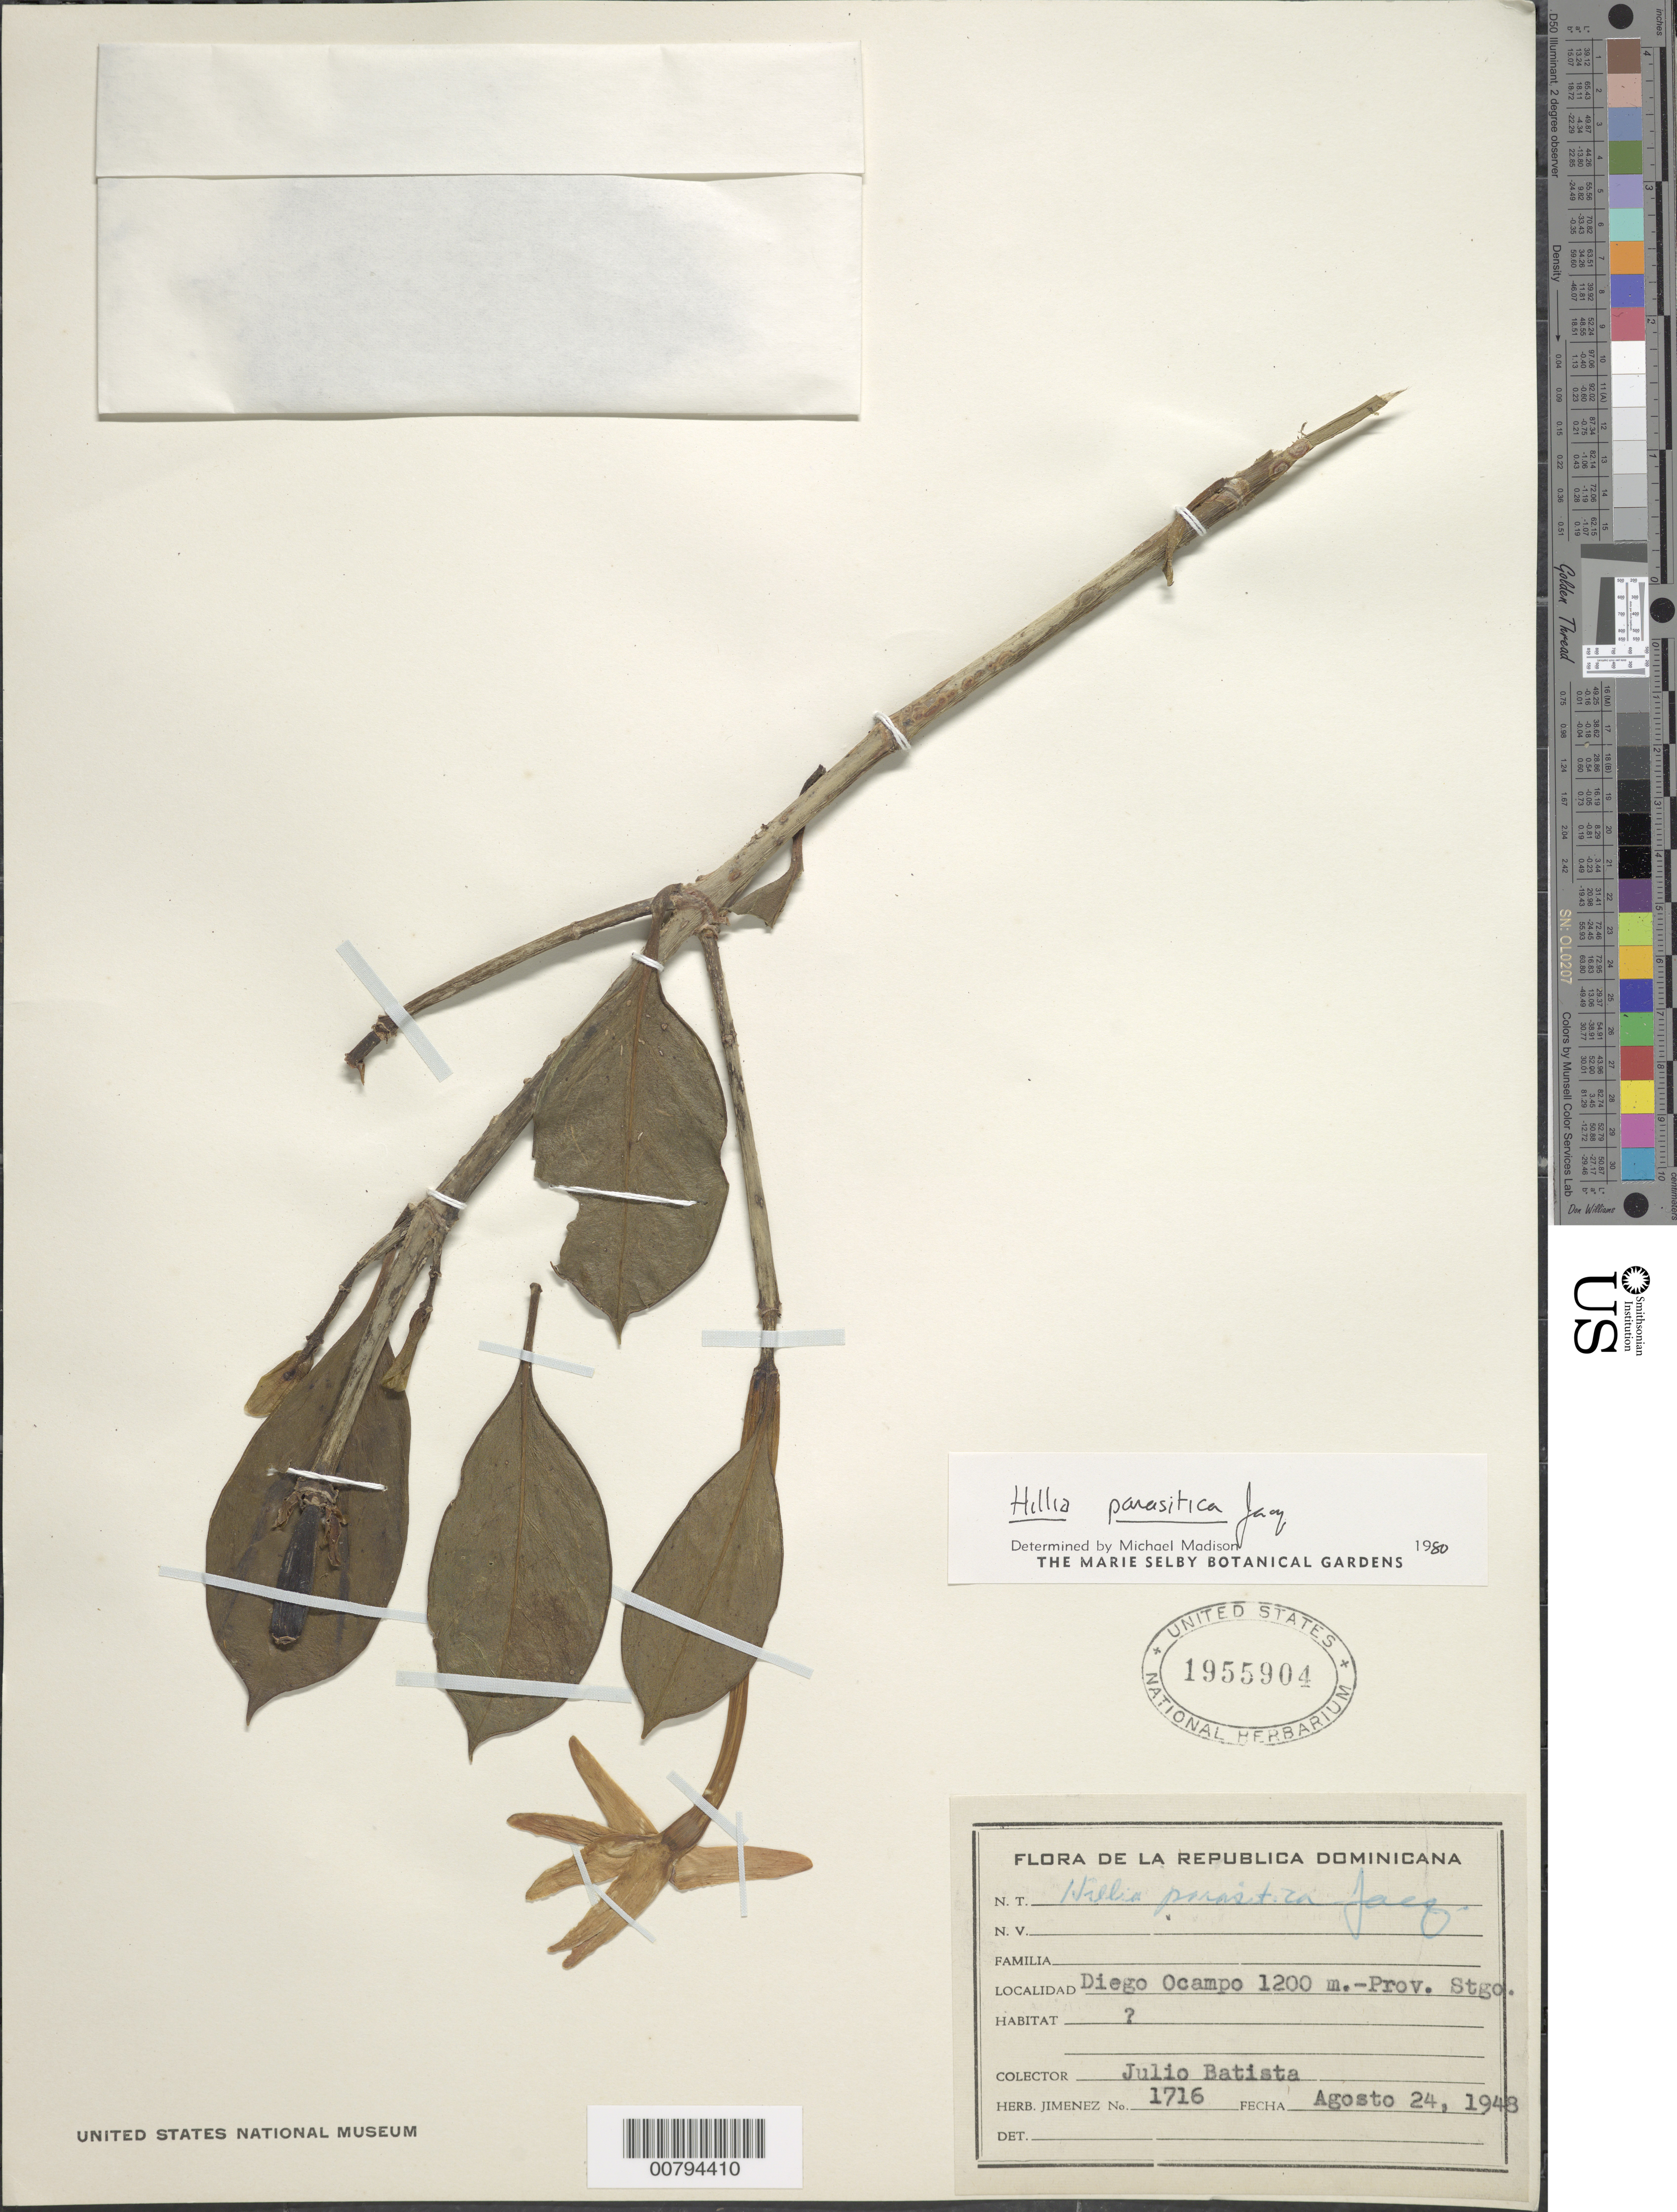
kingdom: Plantae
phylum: Tracheophyta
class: Magnoliopsida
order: Gentianales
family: Rubiaceae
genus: Hillia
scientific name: Hillia parasitica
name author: Jacq.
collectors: J. B. Santos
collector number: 1716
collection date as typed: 24 Aug 1948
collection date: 1948-08-24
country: Dominican Republic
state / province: Santiago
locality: Diego Ocampo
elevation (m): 1200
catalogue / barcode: US 1955904